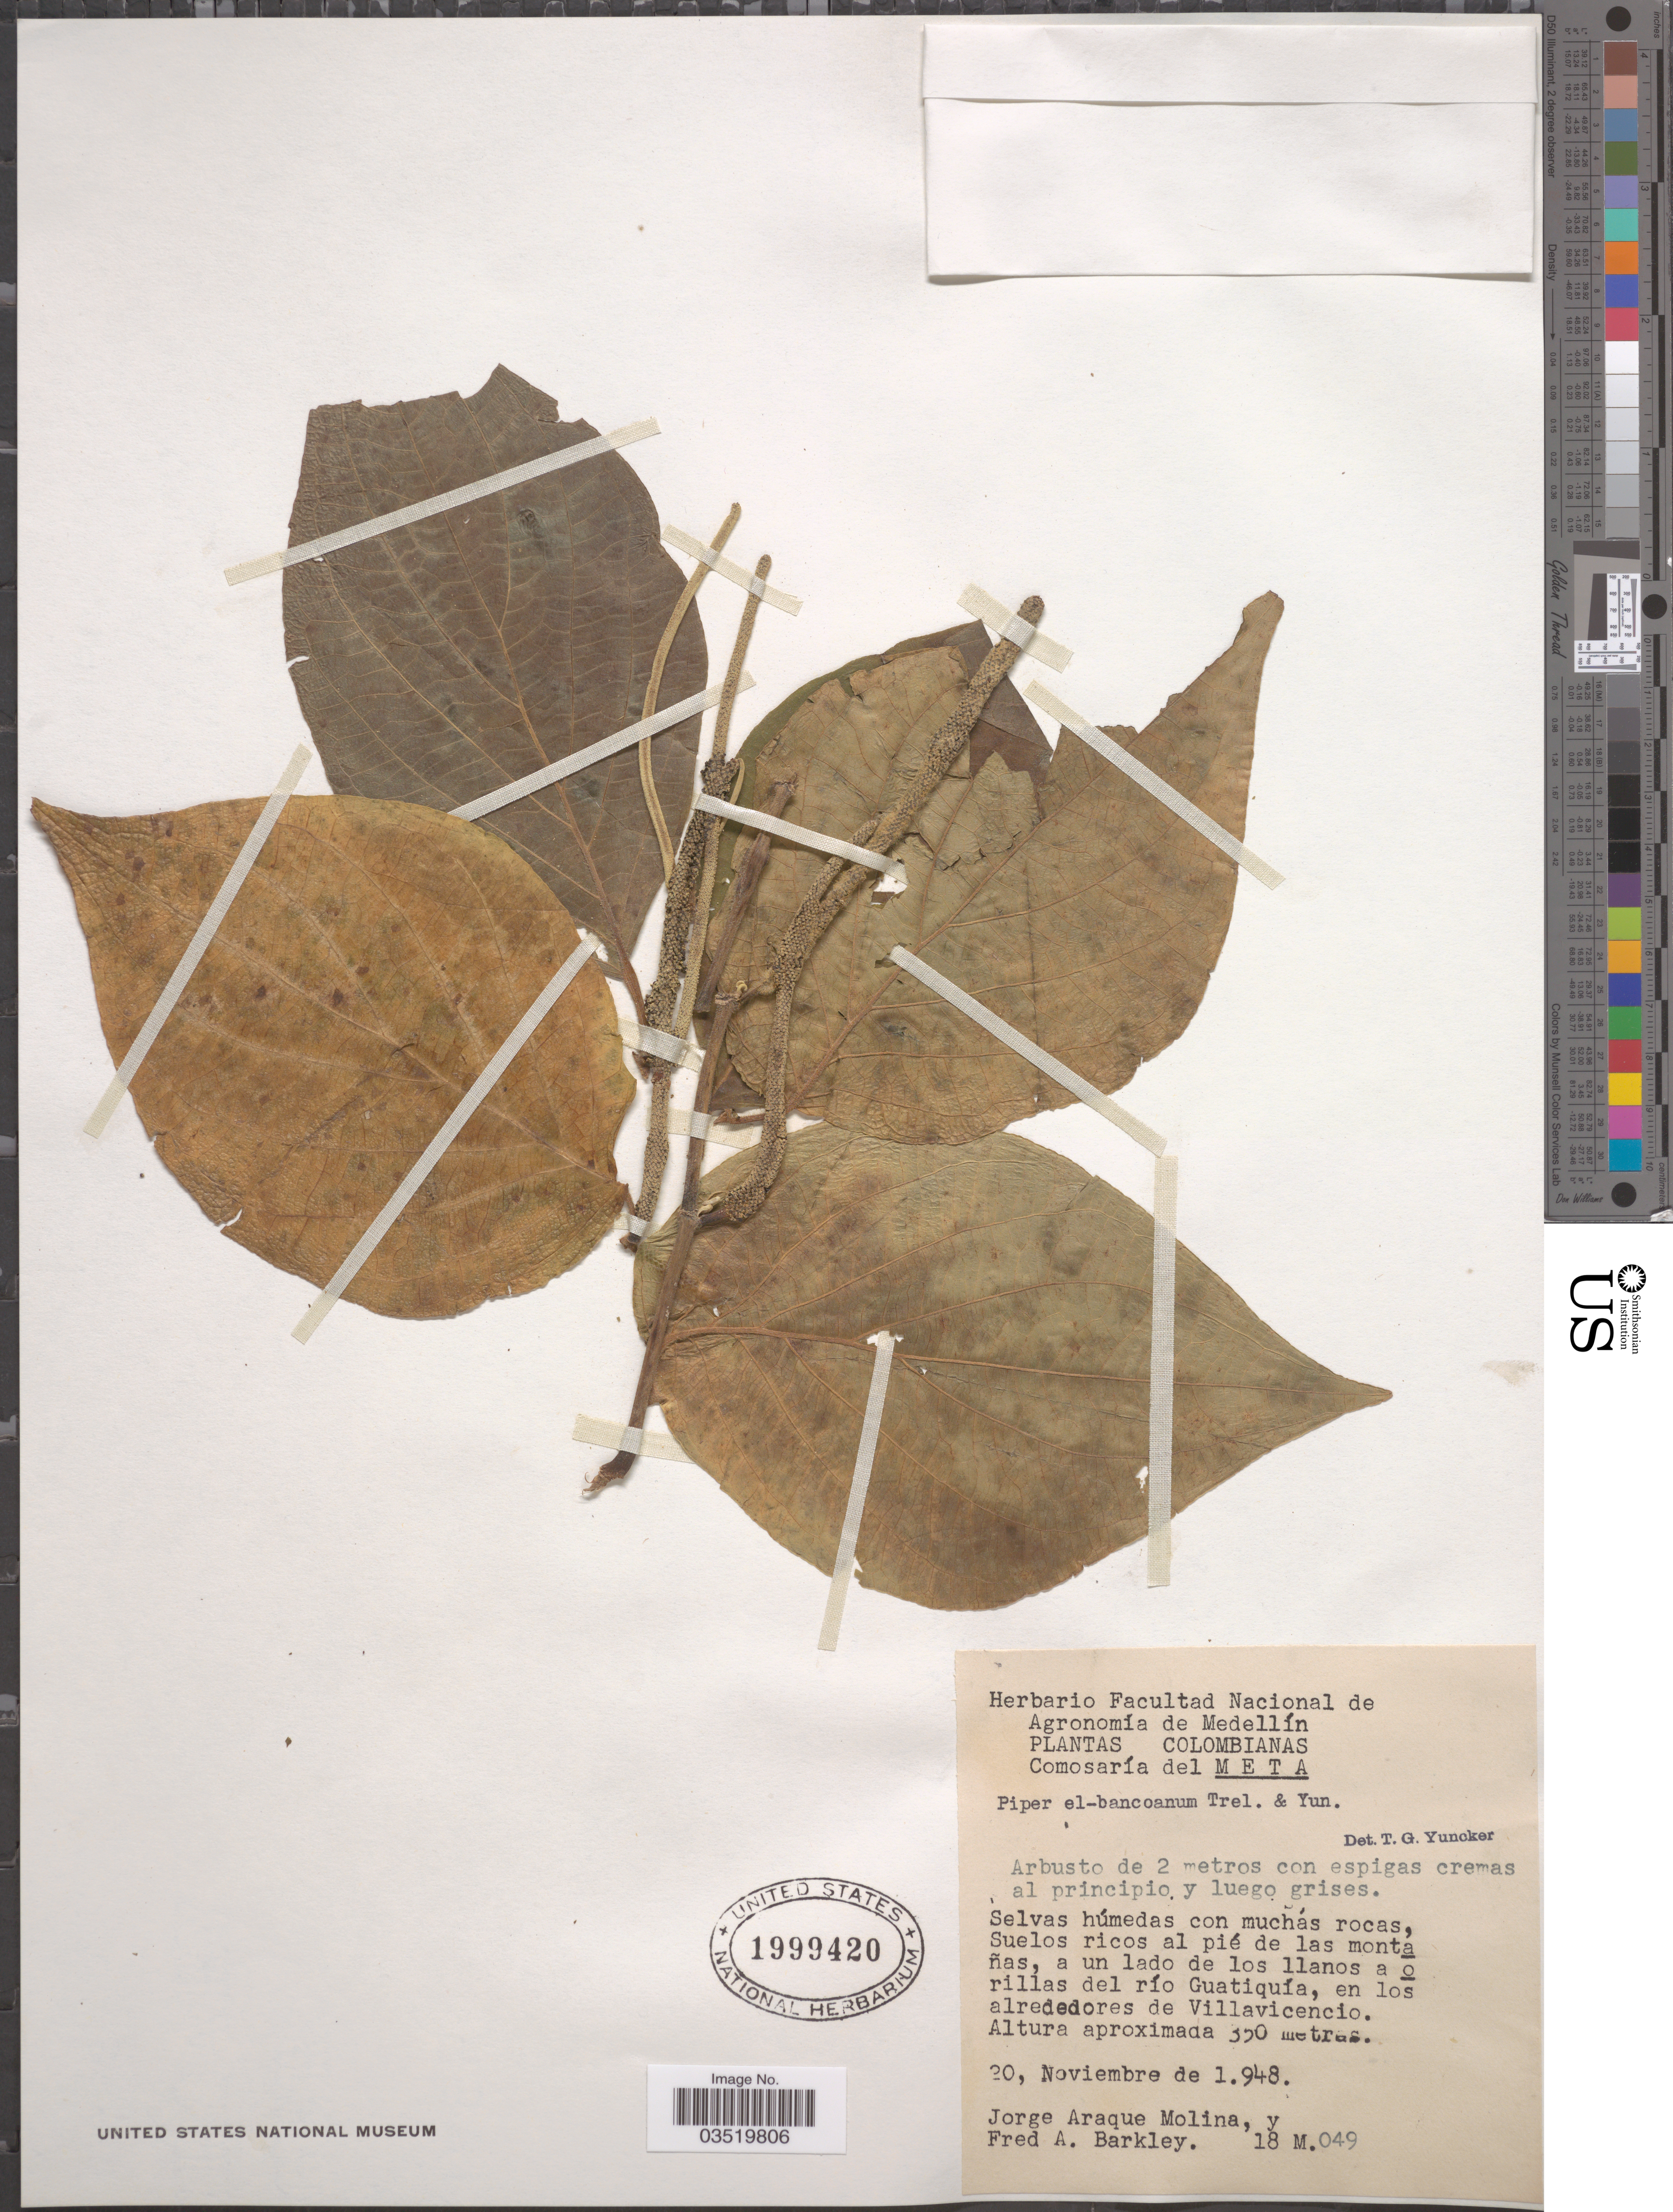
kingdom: Plantae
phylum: Tracheophyta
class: Magnoliopsida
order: Piperales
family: Piperaceae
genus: Piper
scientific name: Piper el-bancoanum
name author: Trel. & Yunck.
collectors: J. A. Molina & F. A. Barkley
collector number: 18M049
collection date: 1948-11-20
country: Colombia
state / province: Meta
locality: Comosaría del Meta. A un lado de los llanos a orillas del río Guatiquía, en los alrededores de Villavicencio.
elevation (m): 350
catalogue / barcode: US 1999420